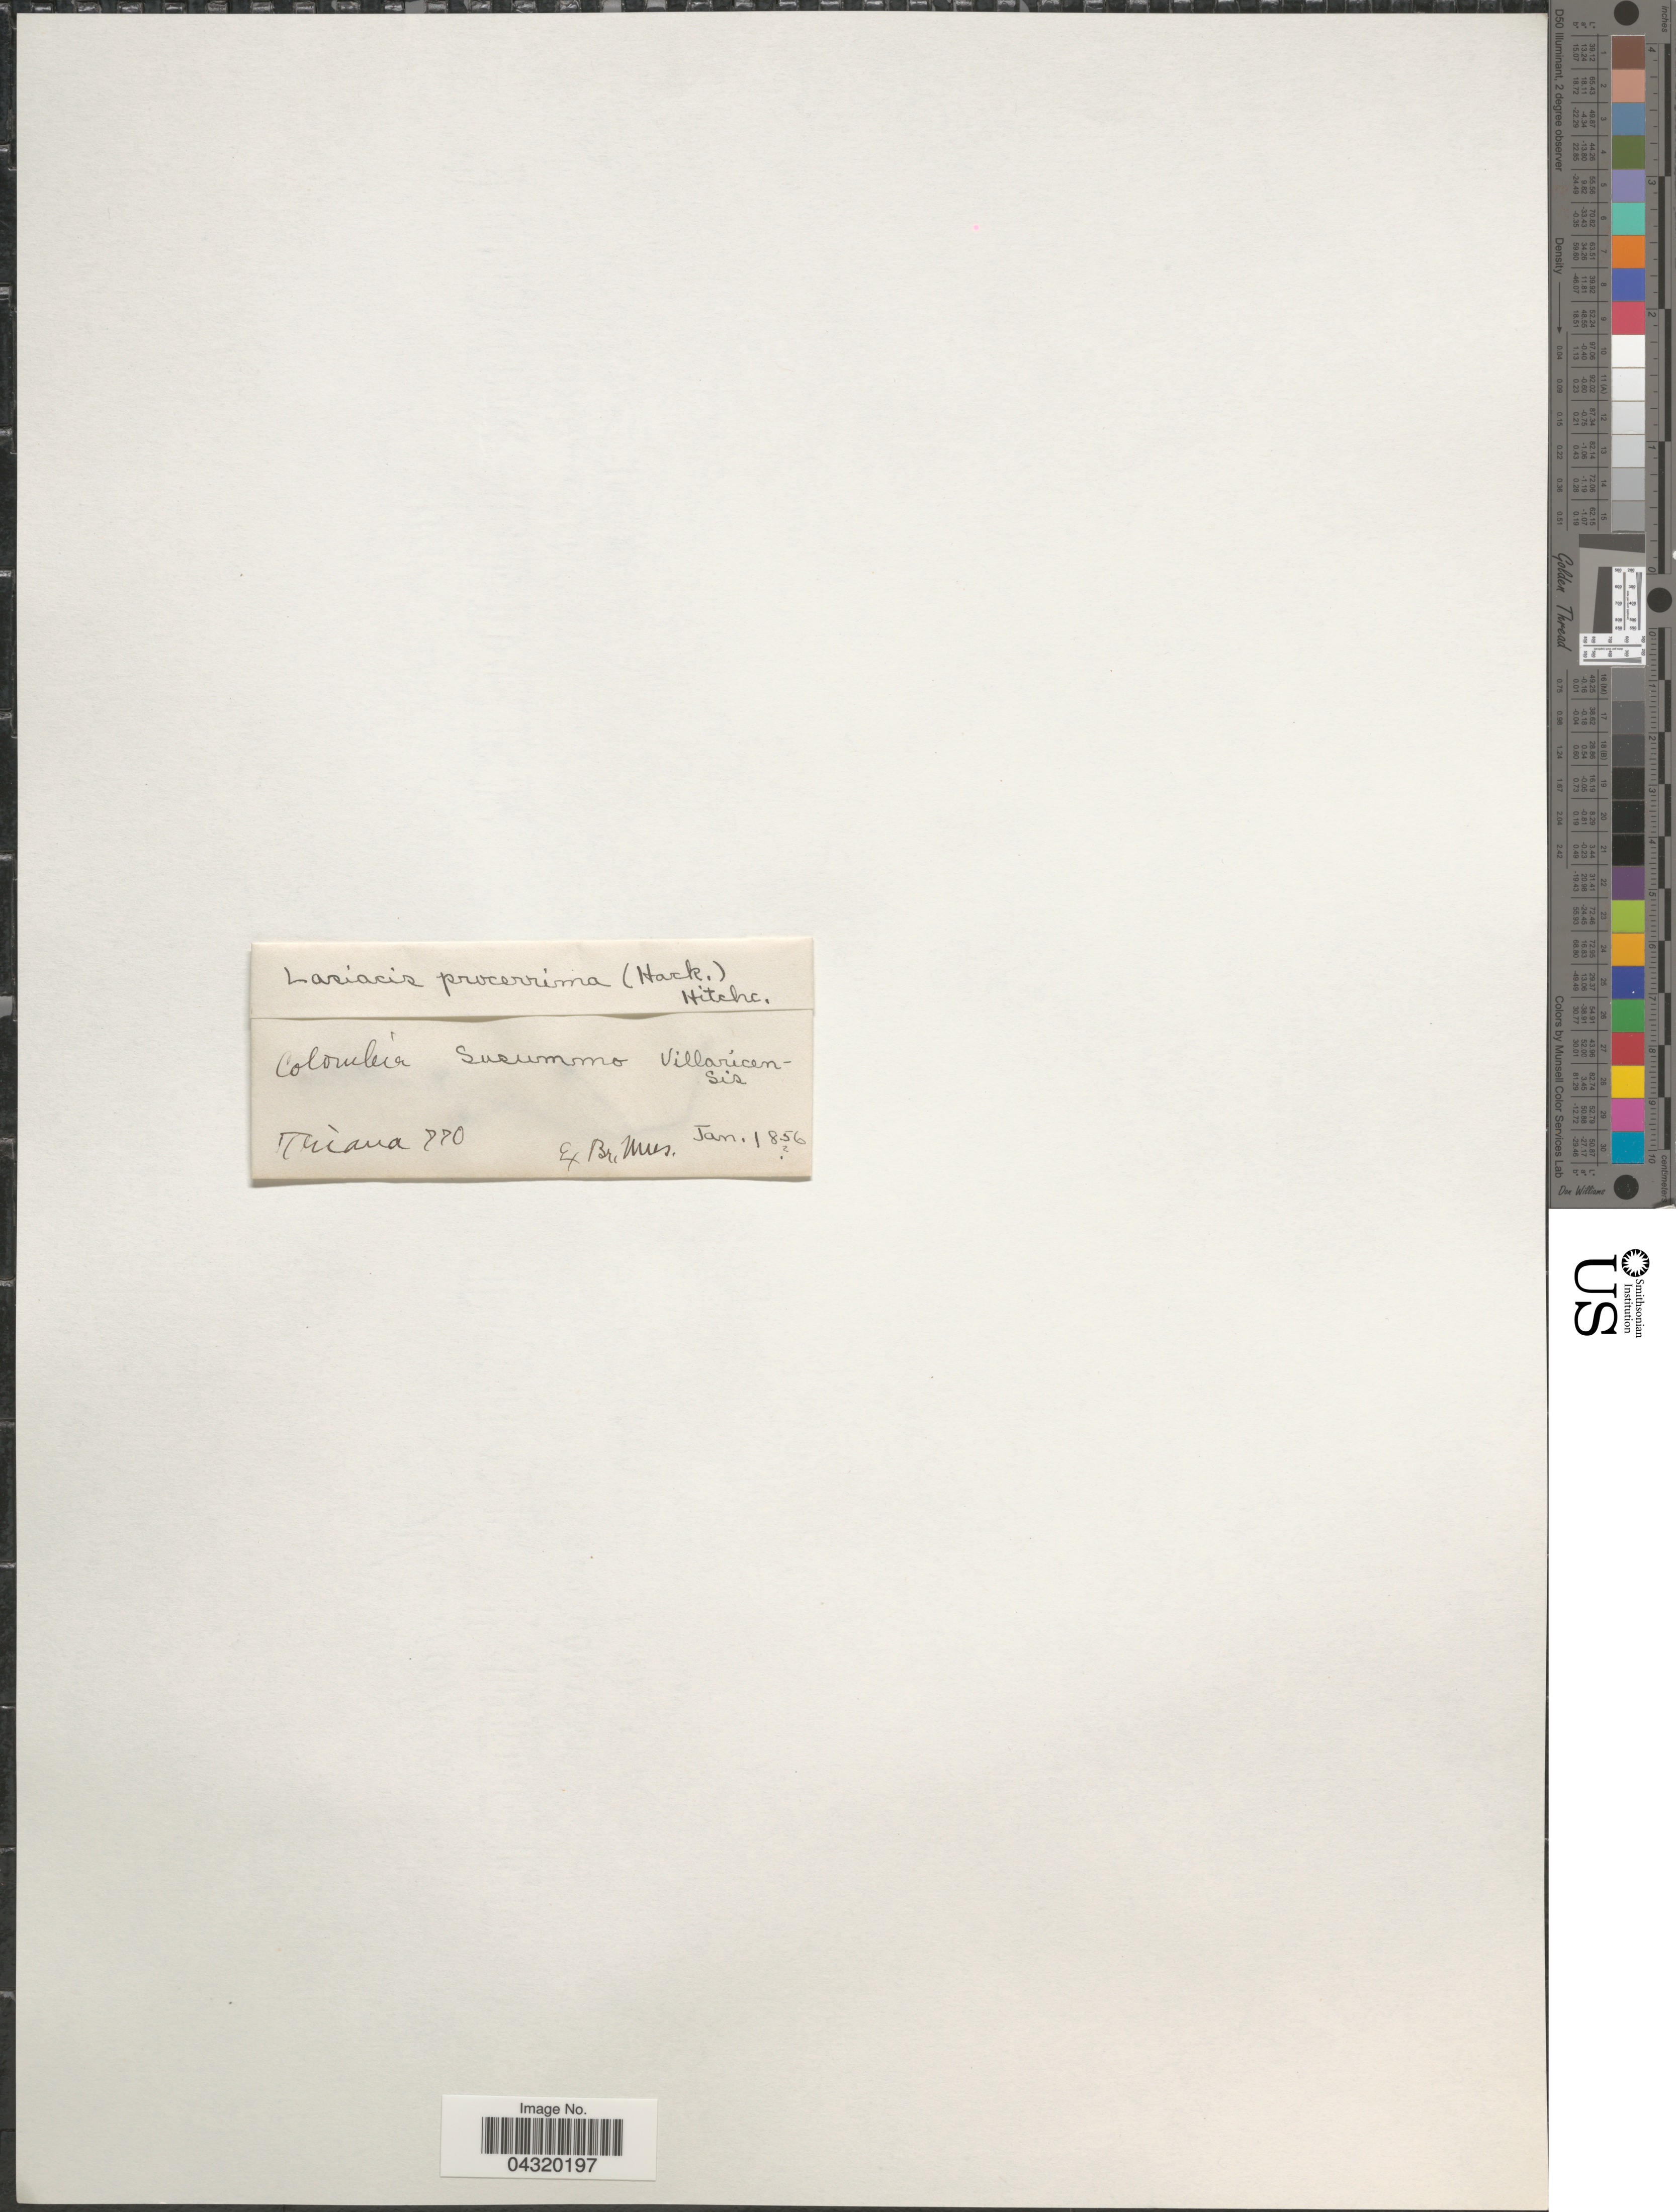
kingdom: Plantae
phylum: Tracheophyta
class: Liliopsida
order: Poales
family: Poaceae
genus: Lasiacis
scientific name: Lasiacis procerrima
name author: (Hack.) Hitchc.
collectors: Triana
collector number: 770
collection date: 1856-01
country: Colombia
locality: Susummo. Villaricensis.